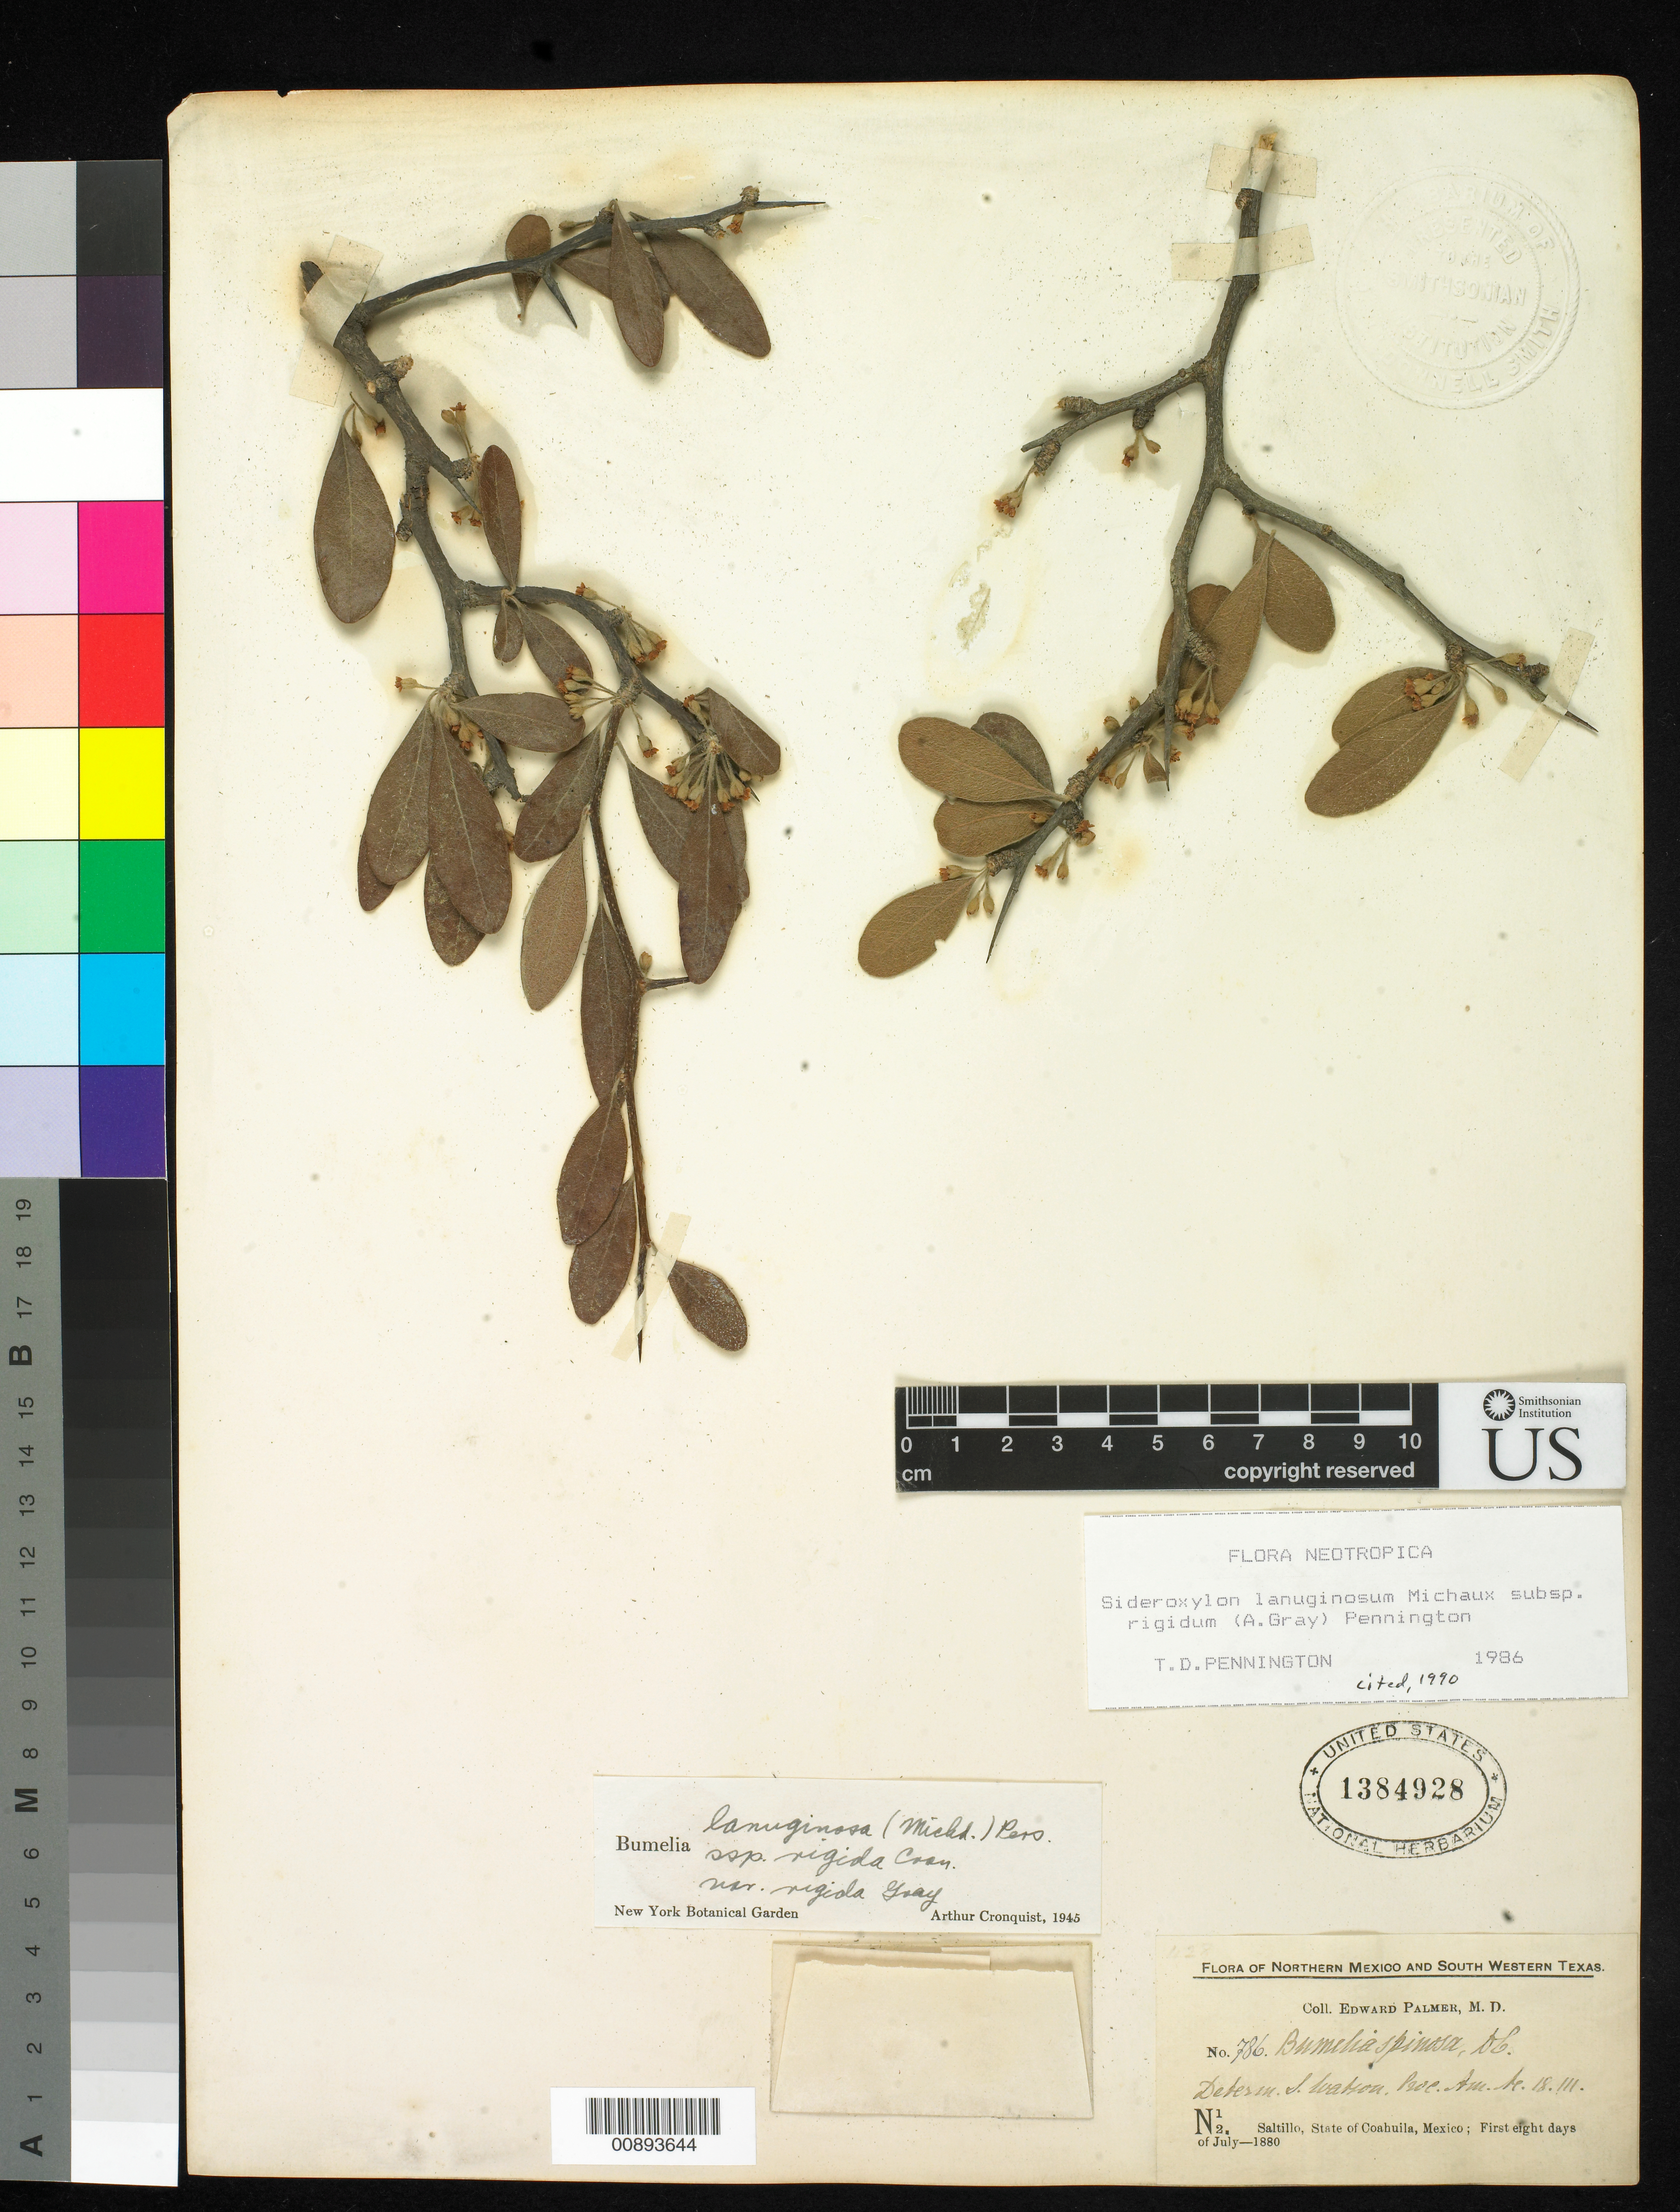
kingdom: Plantae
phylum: Tracheophyta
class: Magnoliopsida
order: Ericales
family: Sapotaceae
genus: Sideroxylon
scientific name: Sideroxylon lanuginosum subsp. rigidum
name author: (A. Gray) T.D. Penn.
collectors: E. Palmer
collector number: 786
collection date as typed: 01 Jul 1880 to 08 Jul 1880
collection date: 1880-07-01/1880-07-08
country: Mexico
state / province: Coahuila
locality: N12. Saltillo, Coahuila.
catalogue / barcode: US 1384928